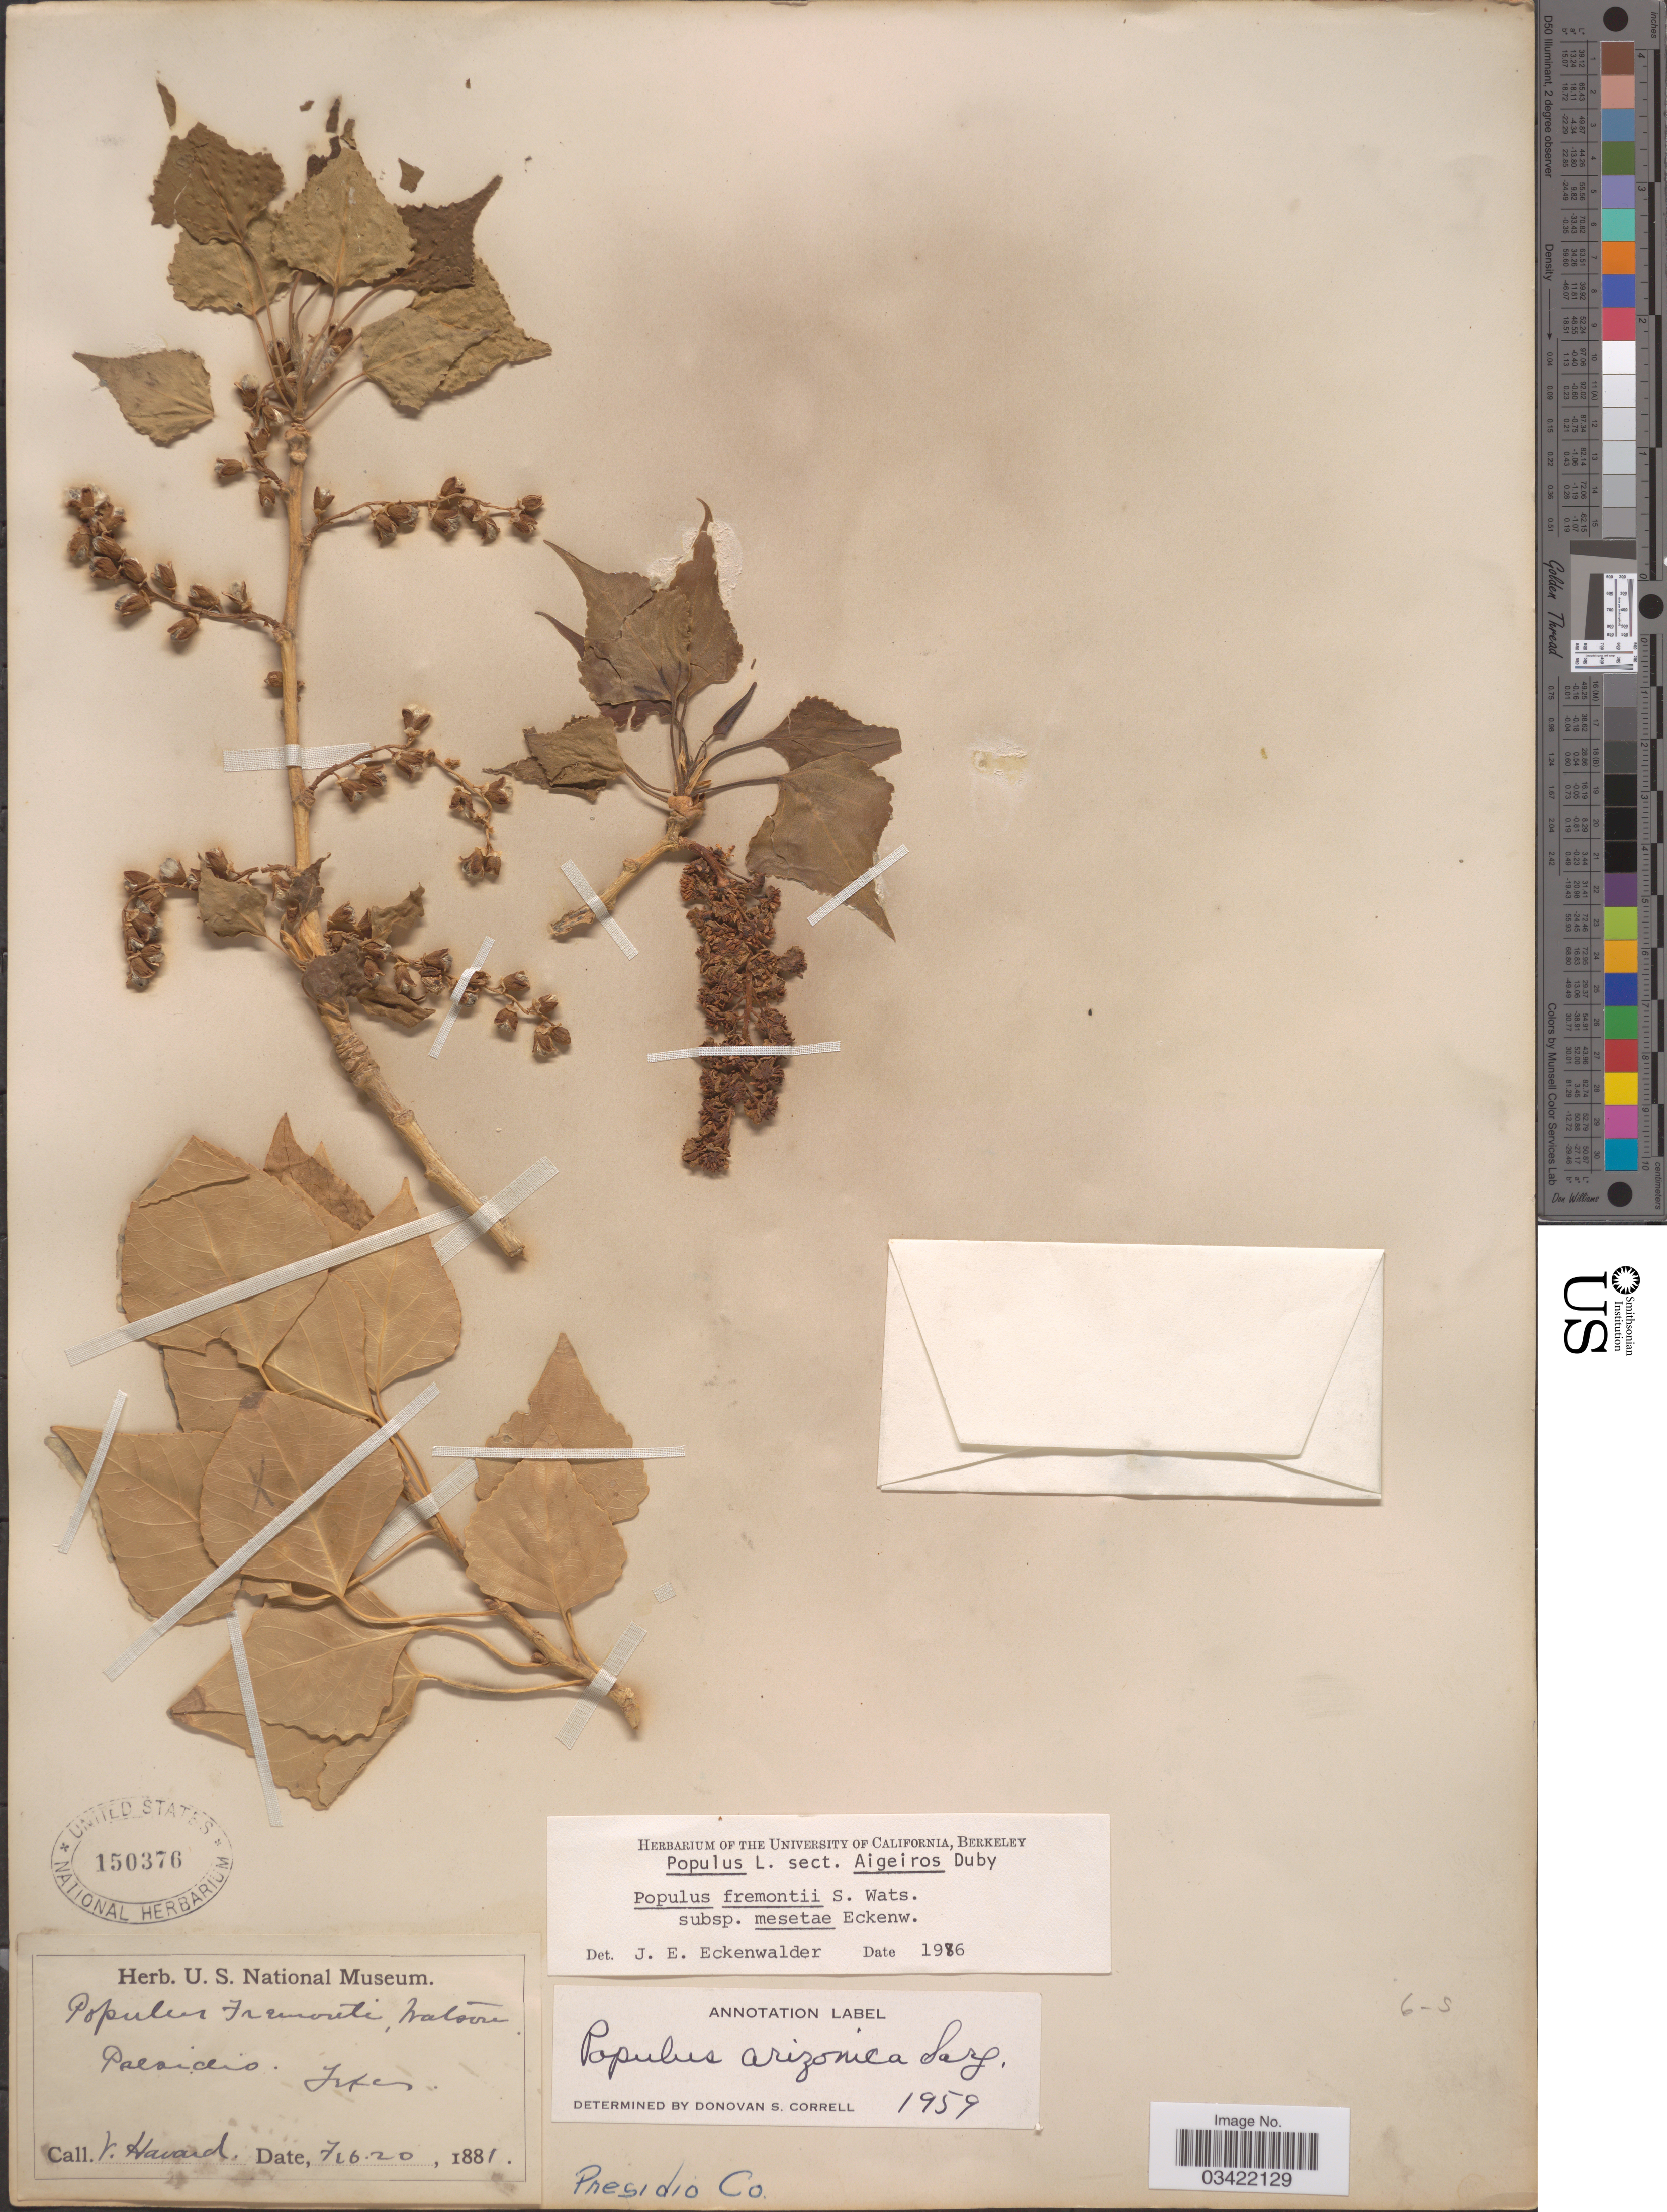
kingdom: Plantae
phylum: Tracheophyta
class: Magnoliopsida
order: Malpighiales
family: Salicaceae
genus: Populus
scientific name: Populus fremontii subsp. mesetae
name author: Eckenw.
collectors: V. Havard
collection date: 1881-06-20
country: United States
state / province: Texas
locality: Presidio. Presidio Co.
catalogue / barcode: US 150376